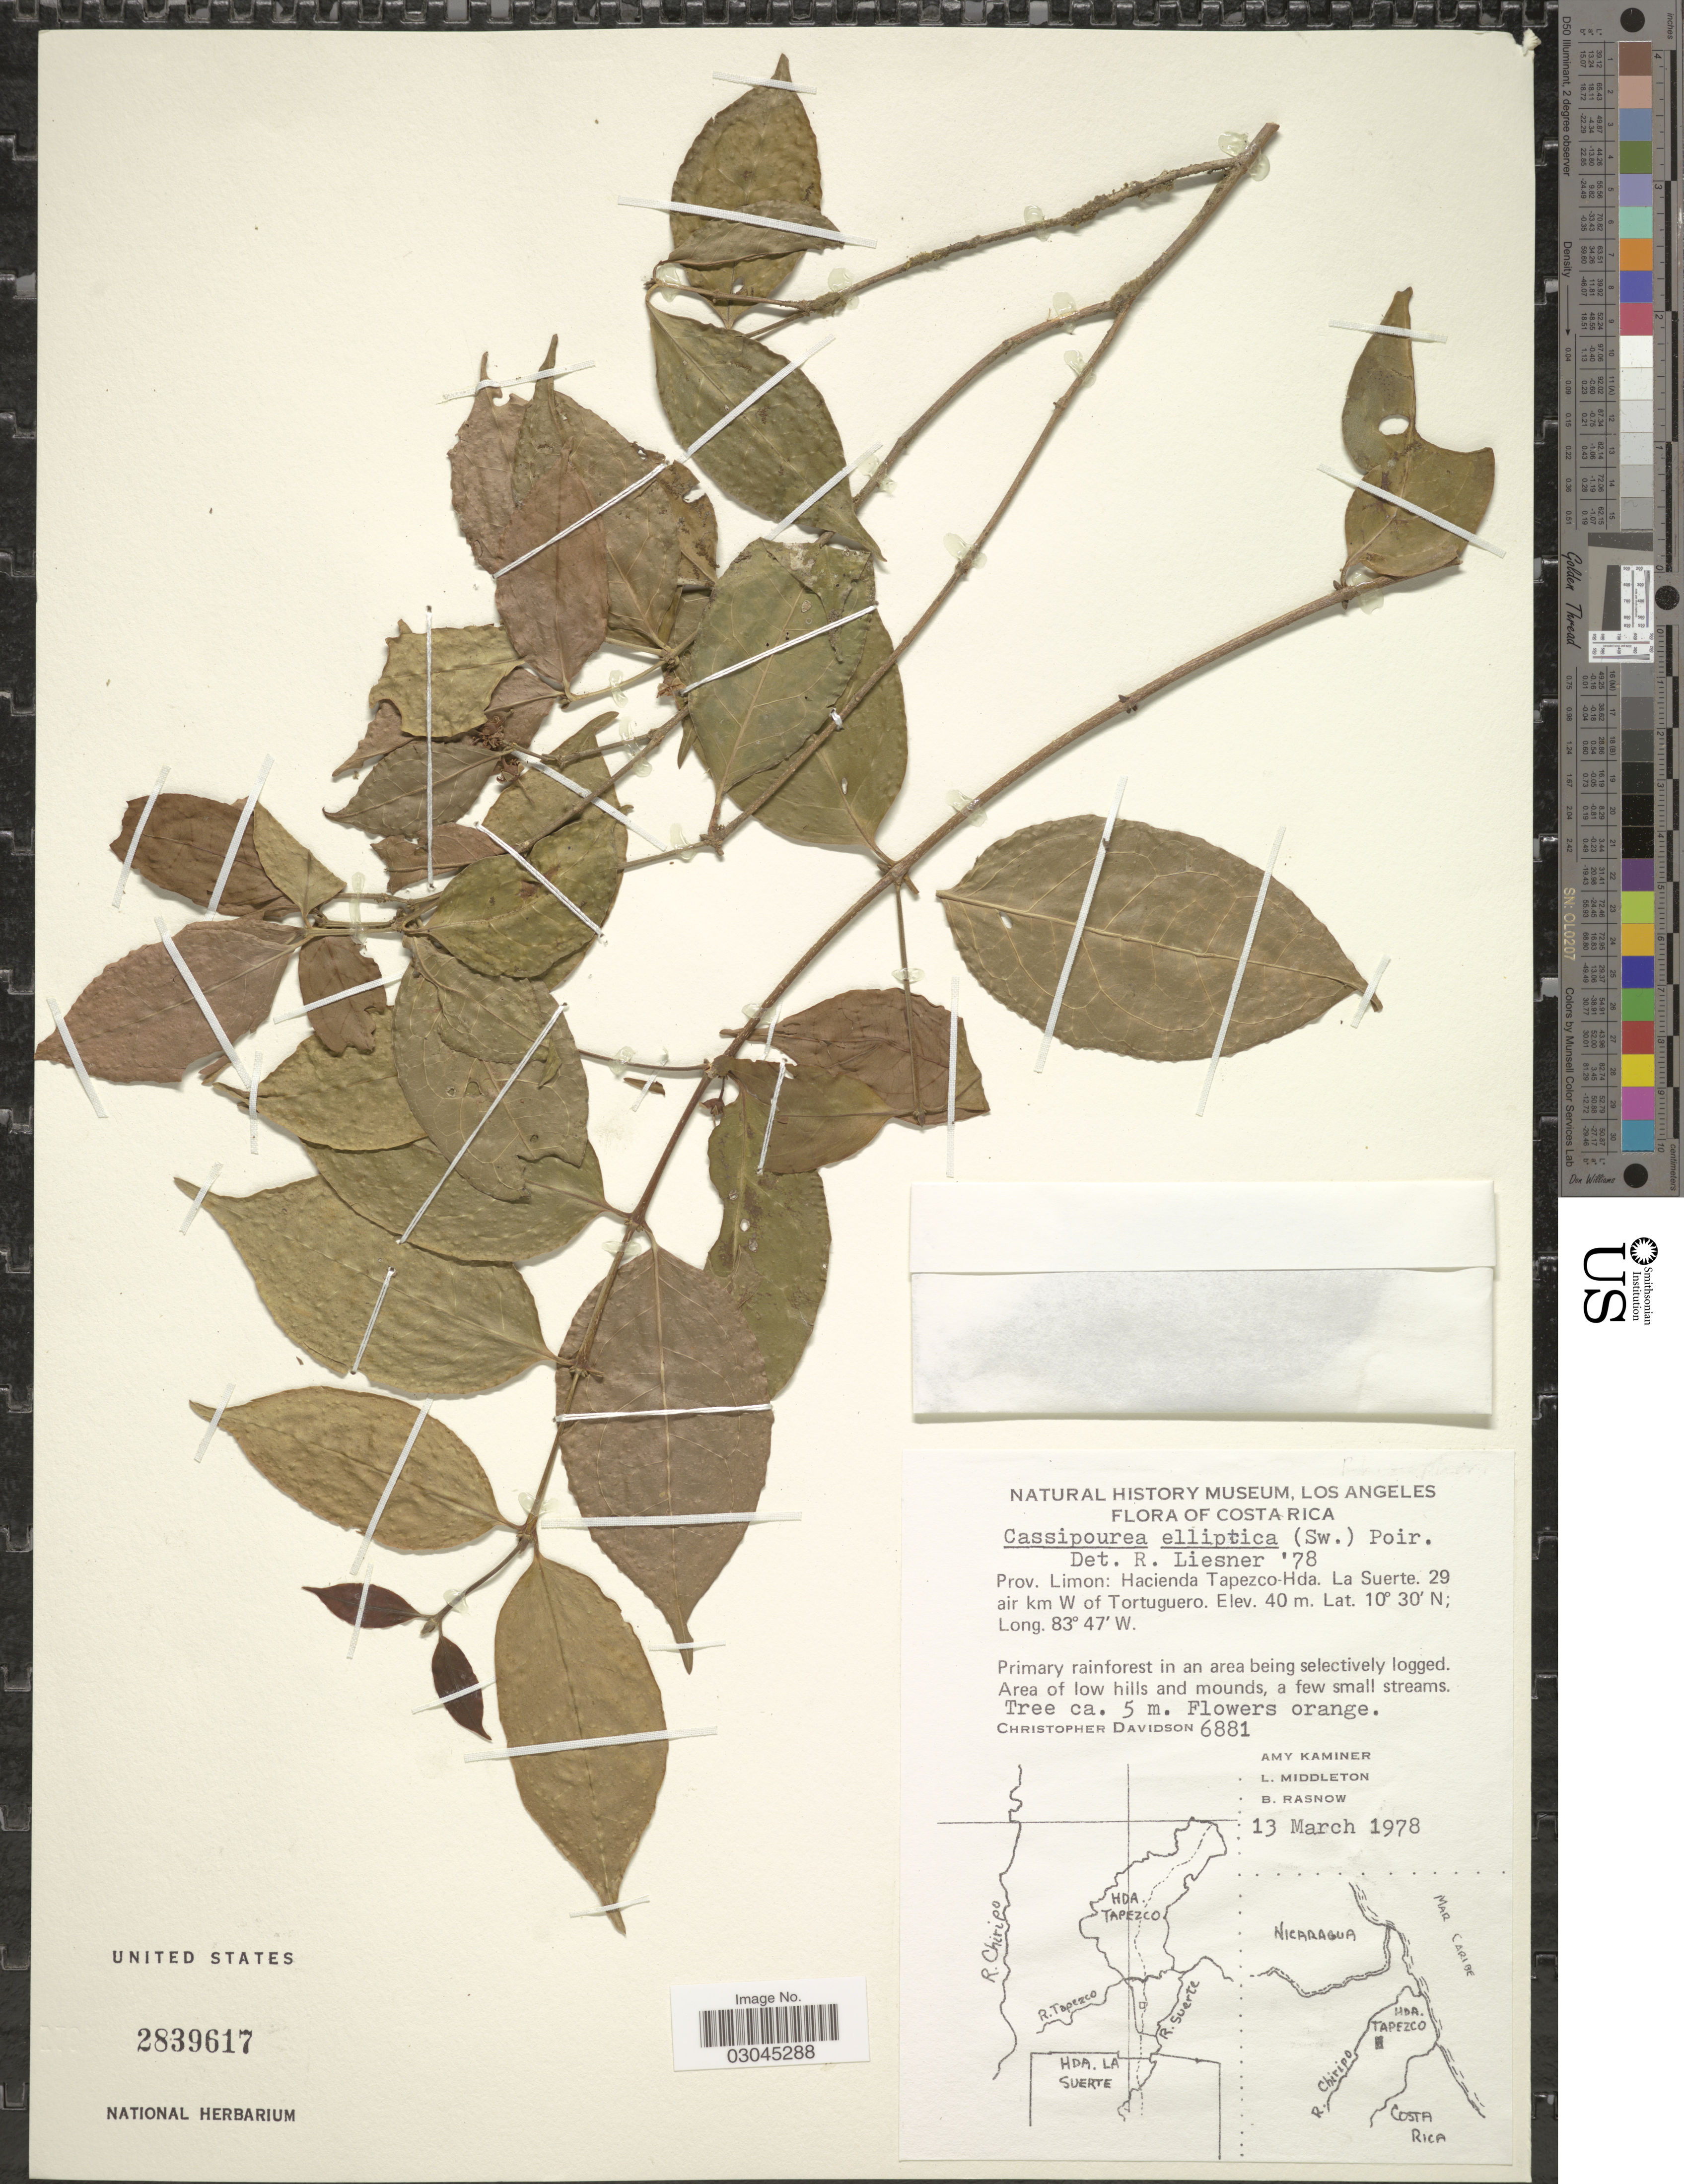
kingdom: Plantae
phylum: Tracheophyta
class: Magnoliopsida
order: Malpighiales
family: Rhizophoraceae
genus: Cassipourea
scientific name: Cassipourea elliptica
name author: (Sw.) Poir.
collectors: C. Davidson, A. Kaminer, L. Middleton & B. Rasnow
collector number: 6881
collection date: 1978-03-13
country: Costa Rica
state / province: Limón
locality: Hacienda Tapezco-Hda. La Suerte. 29 air km W of Tortuguero.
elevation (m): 40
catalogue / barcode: US 2839617